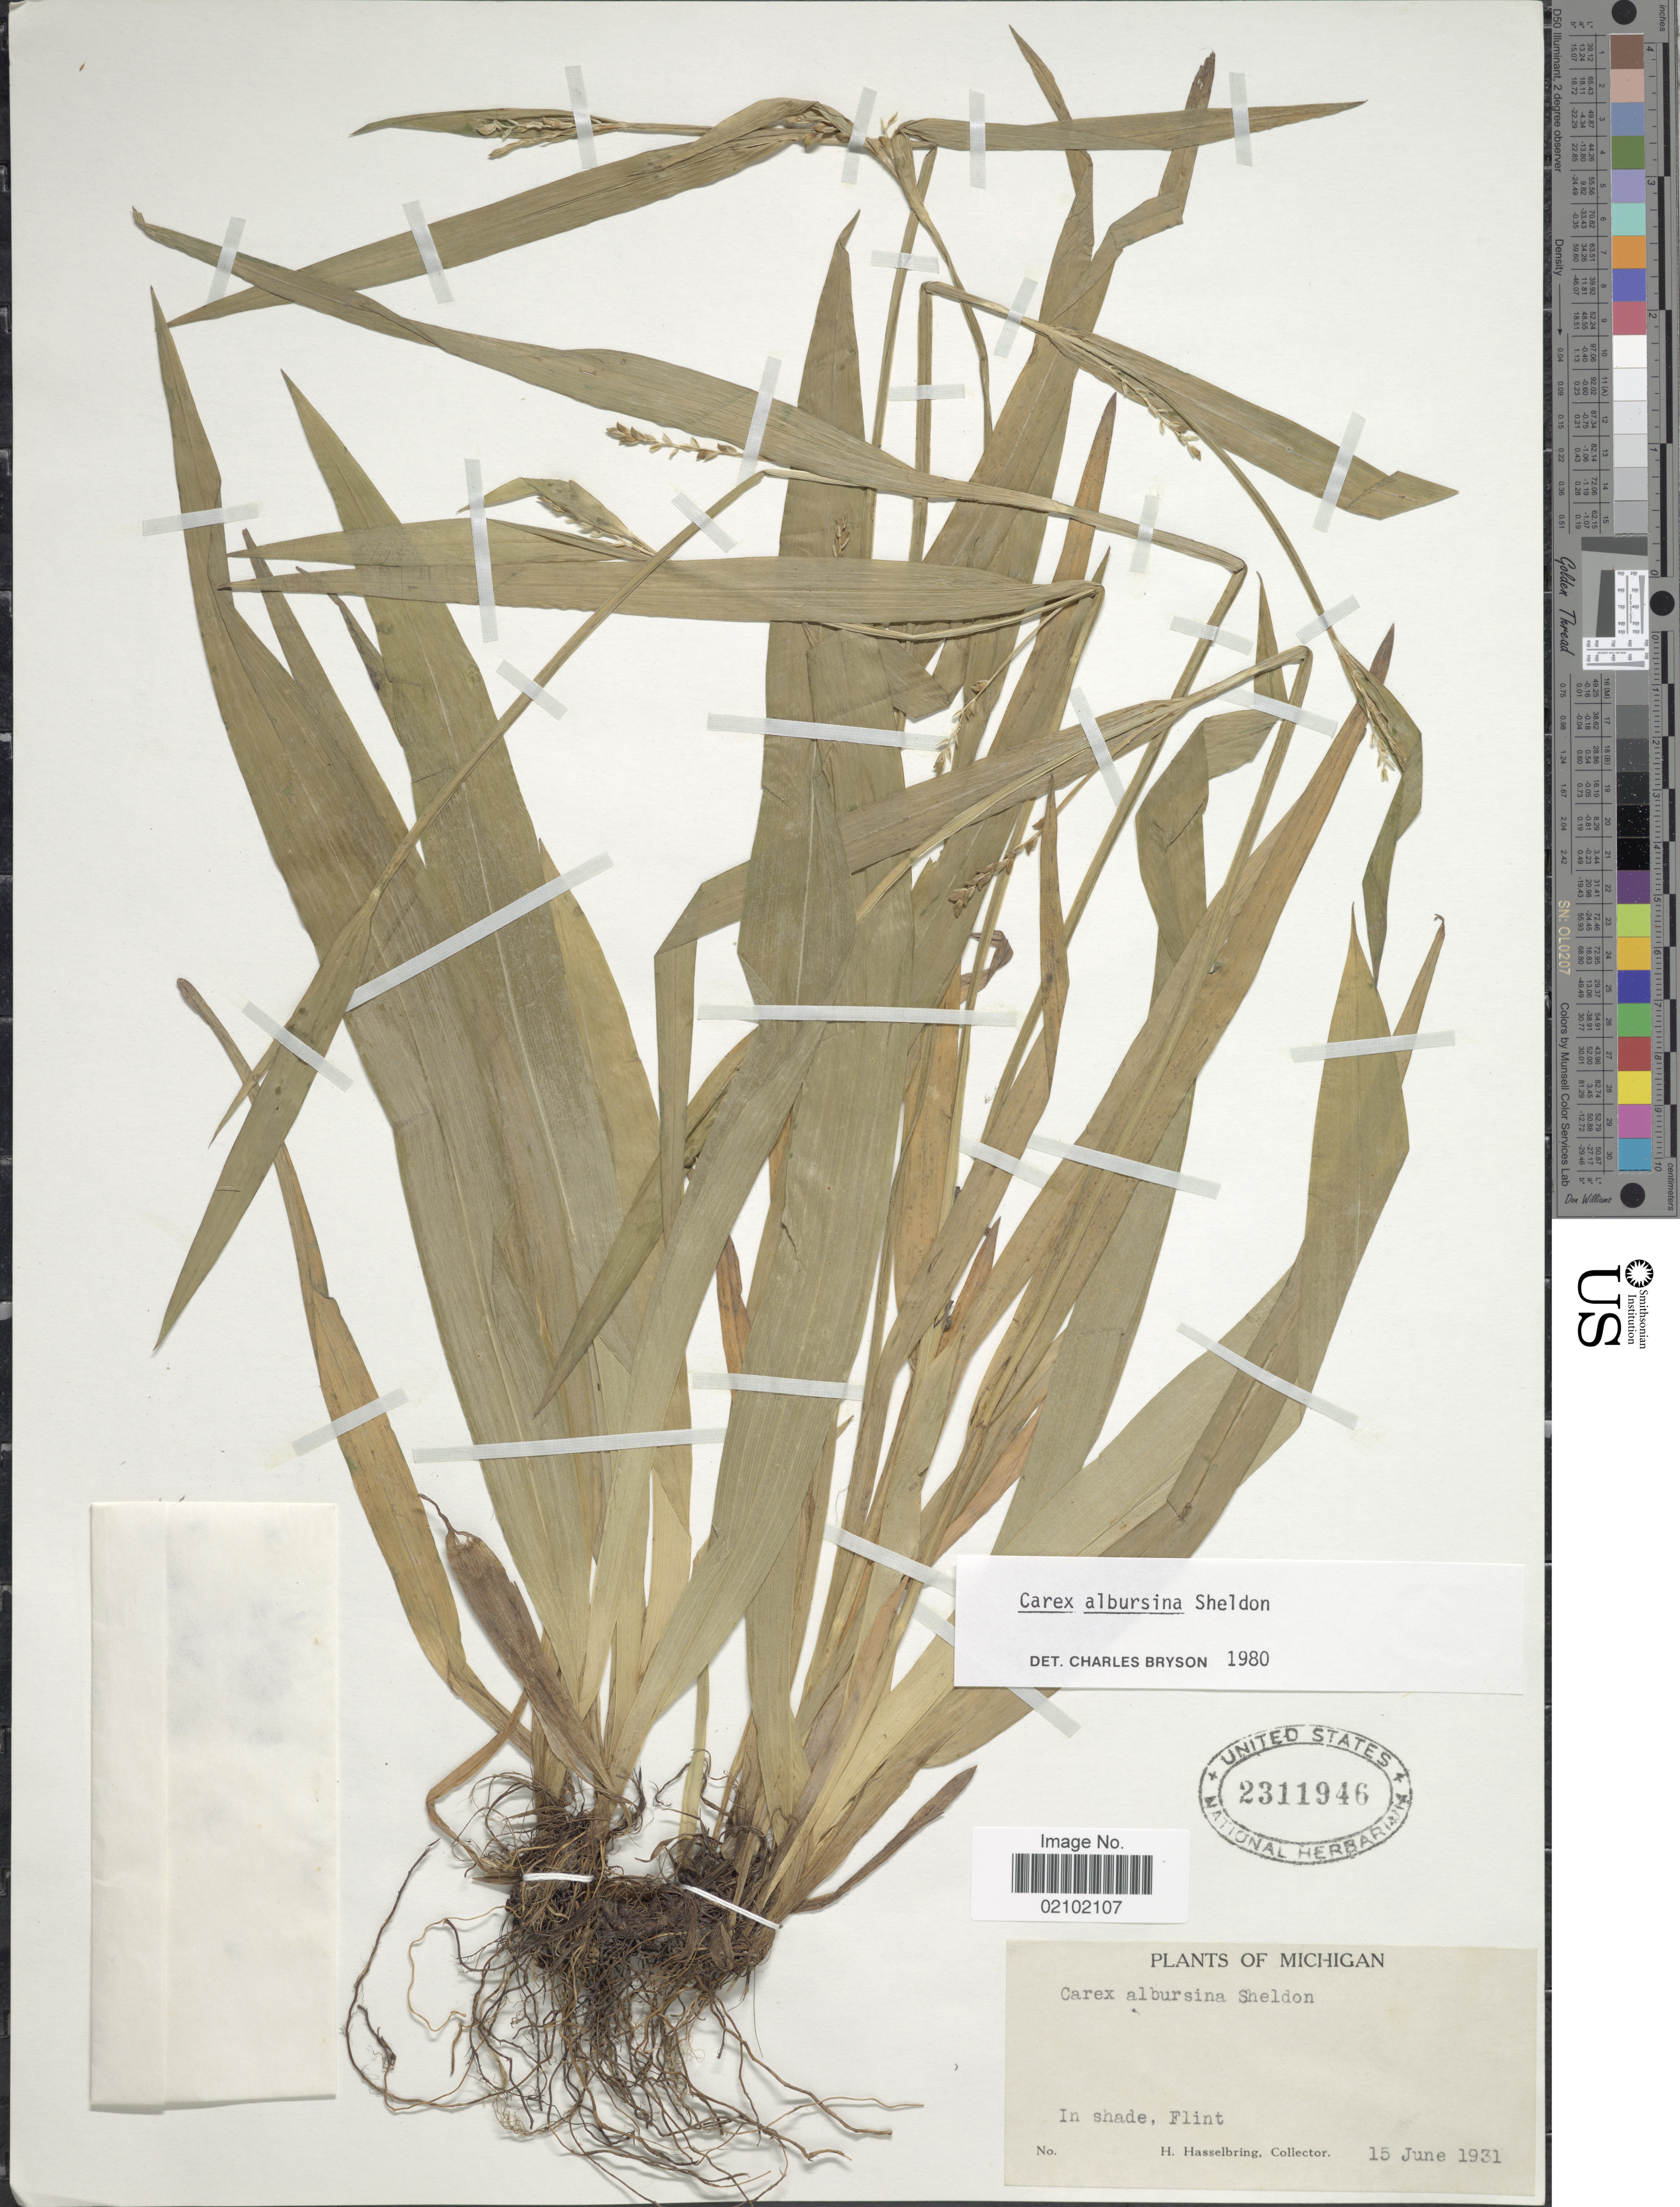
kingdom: Plantae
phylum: Tracheophyta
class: Liliopsida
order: Poales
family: Cyperaceae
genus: Carex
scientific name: Carex albursina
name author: E. Sheld.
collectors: H. Hasselbring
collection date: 1931-06-15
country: United States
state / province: Michigan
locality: Flint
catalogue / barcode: US 2311946